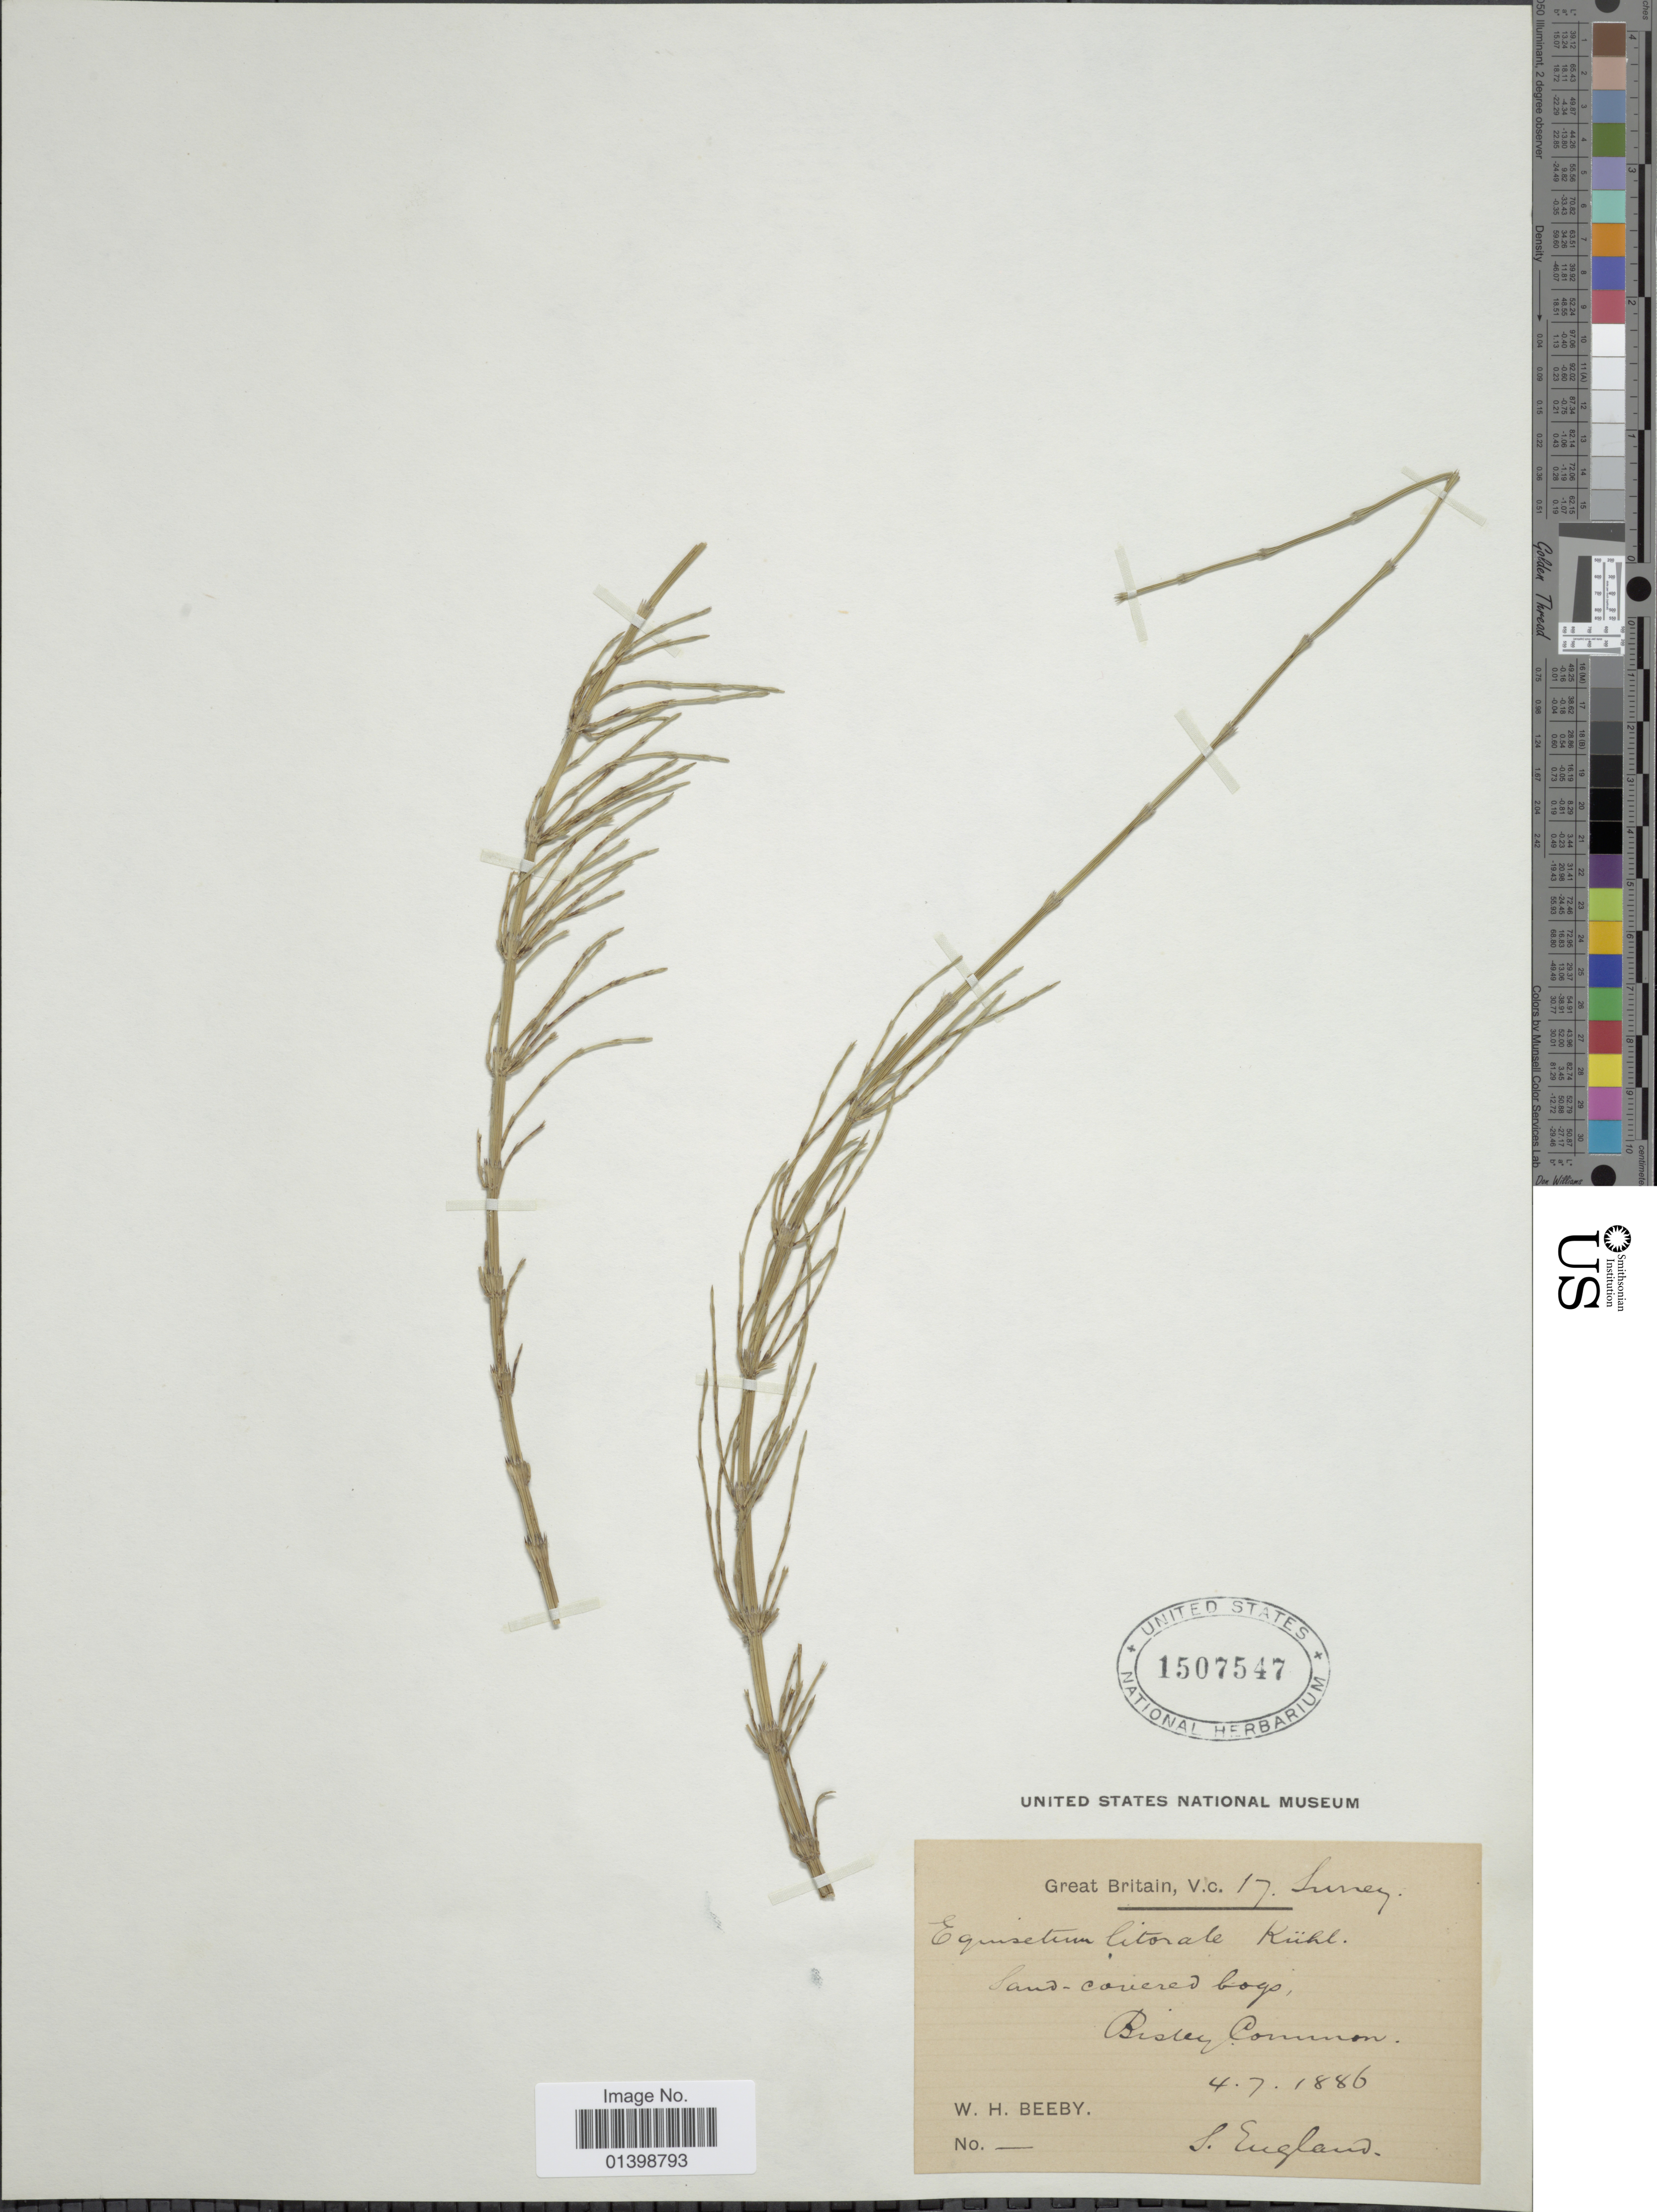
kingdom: Plantae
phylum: Tracheophyta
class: Polypodiopsida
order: Equisetales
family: Equisetaceae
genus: Equisetum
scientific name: Equisetum x litorale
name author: Kuhlw.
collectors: W. Beeby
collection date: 1886-07-04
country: United Kingdom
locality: Surrey, Bisley Common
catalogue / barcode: US 1507547